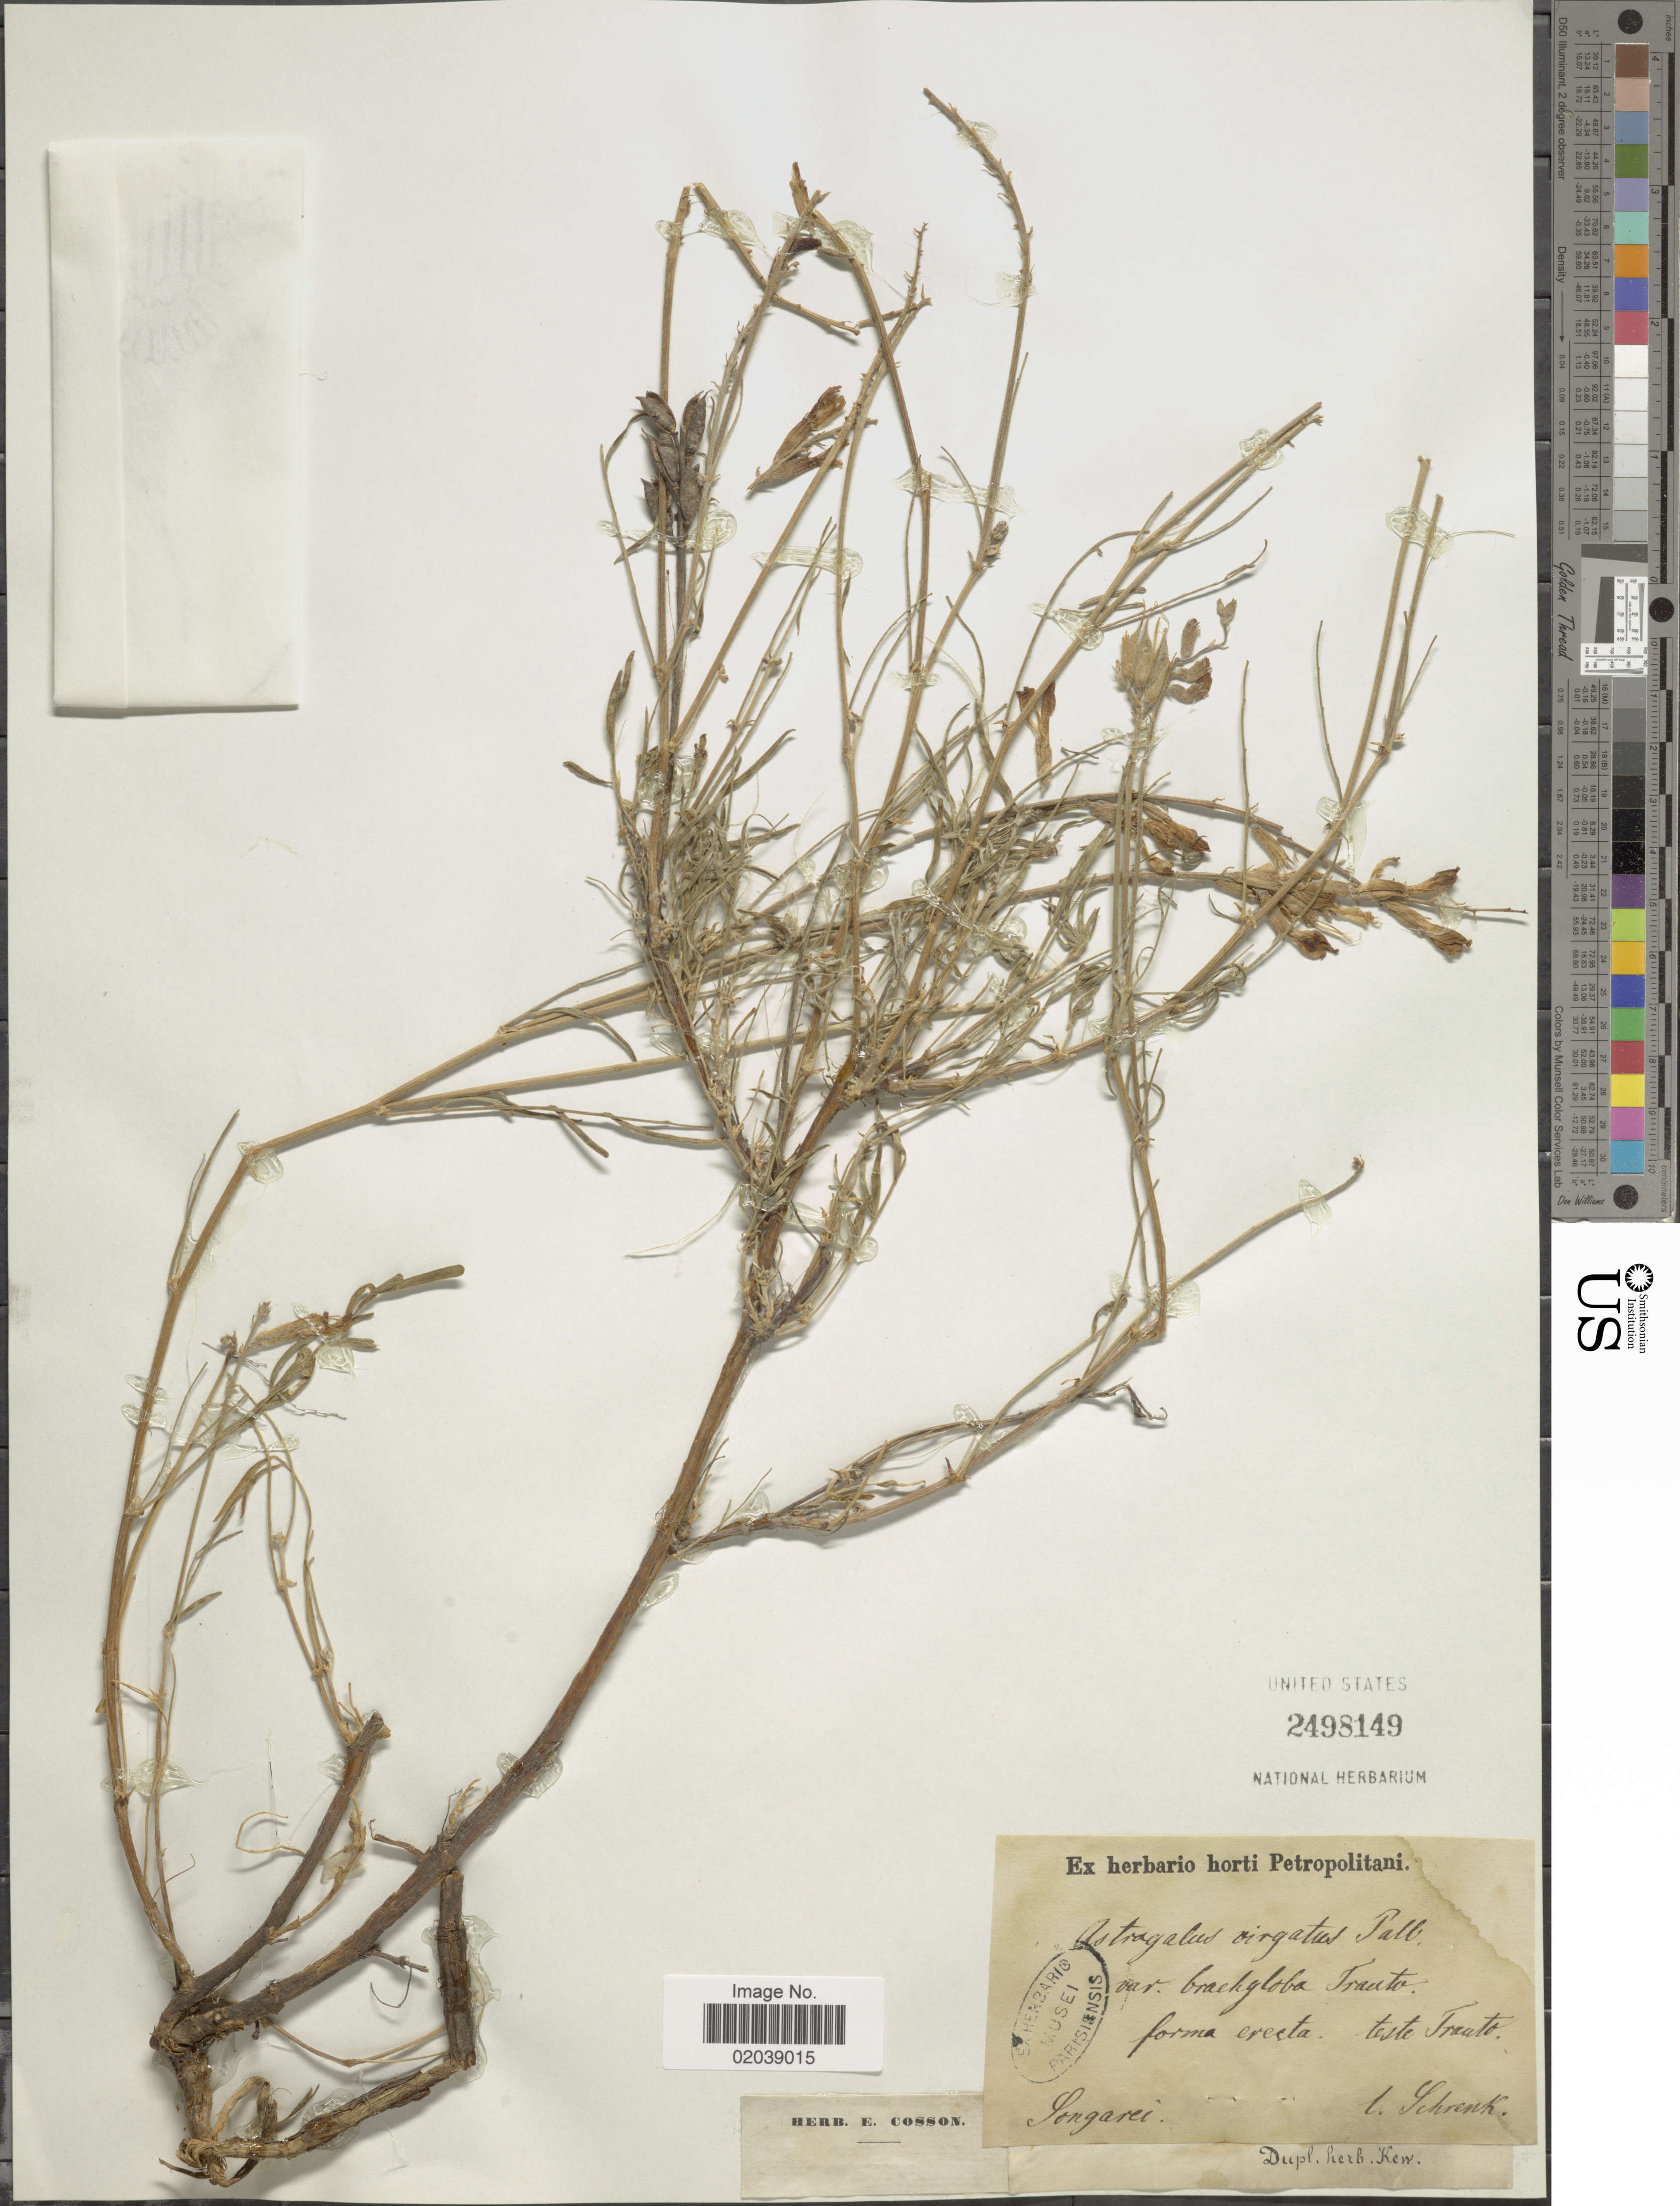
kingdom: Plantae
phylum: Tracheophyta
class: Magnoliopsida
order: Fabales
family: Fabaceae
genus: Astragalus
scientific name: Astragalus vimineus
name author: Pall.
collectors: A.G. Schrenk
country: Kazakhstan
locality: Songarei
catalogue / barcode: US 2498149